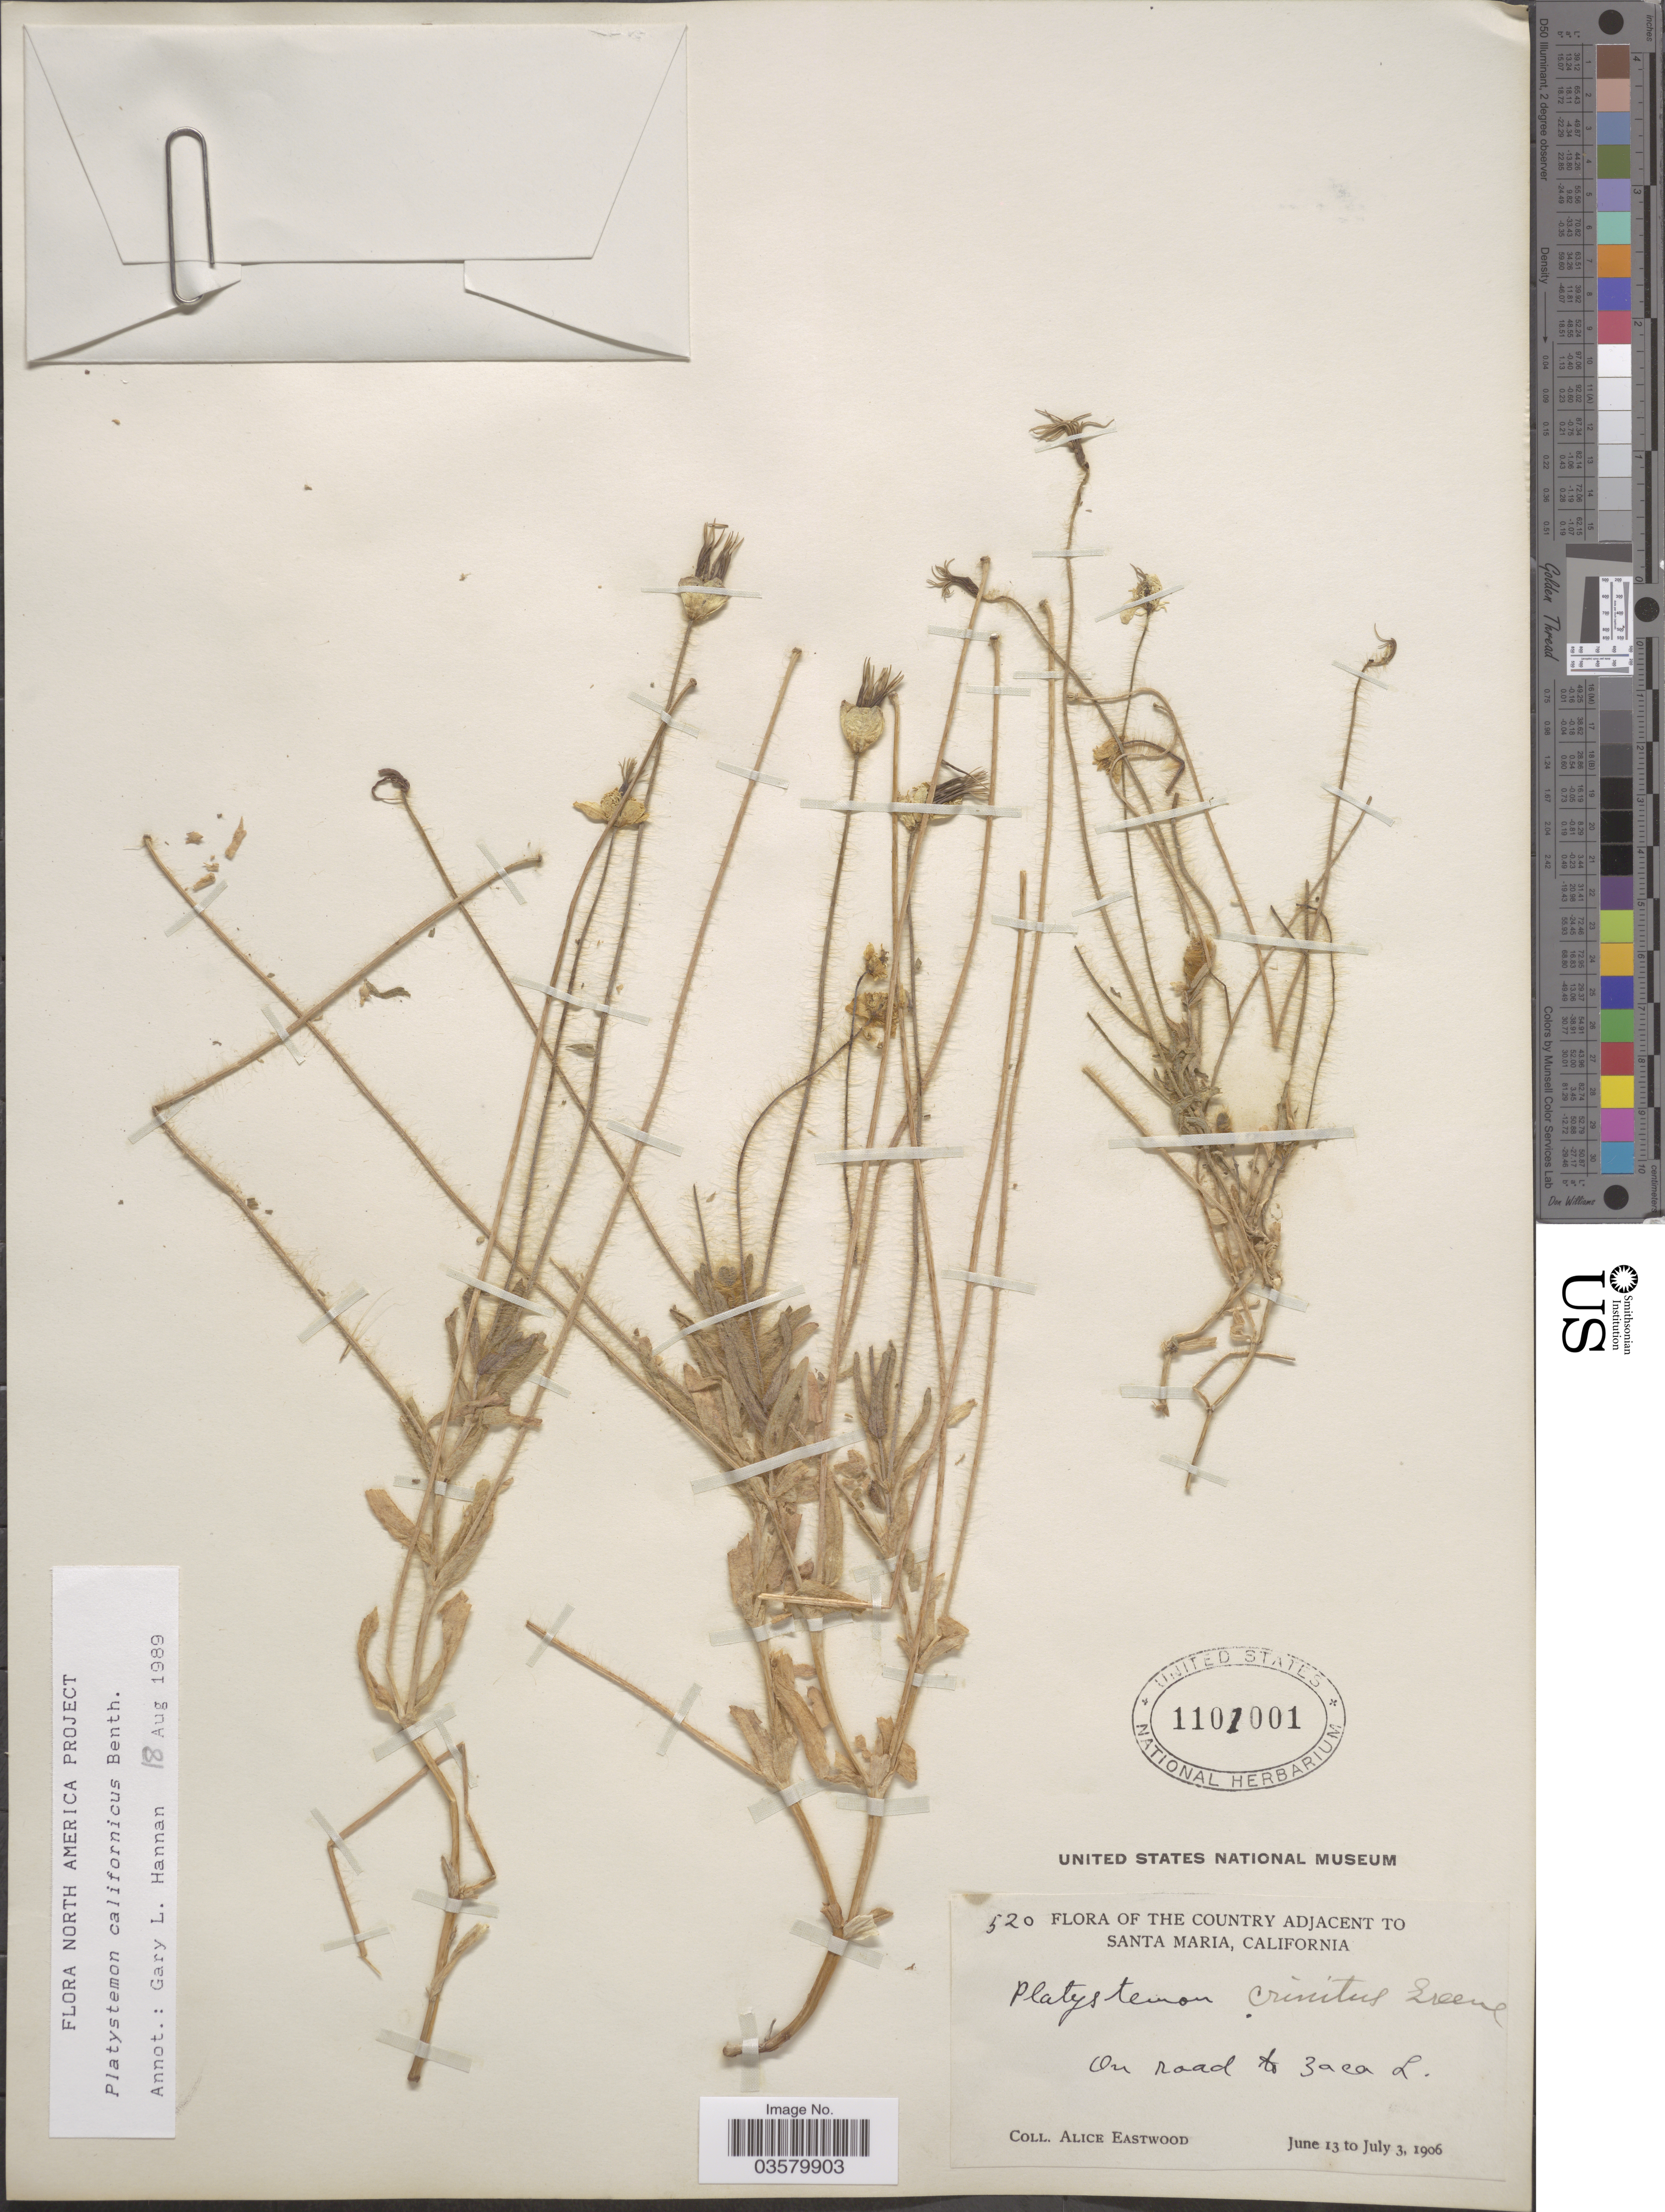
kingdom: Plantae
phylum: Tracheophyta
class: Magnoliopsida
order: Ranunculales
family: Papaveraceae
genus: Platystemon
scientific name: Platystemon californicus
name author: Benth.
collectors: A. Eastwood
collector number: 520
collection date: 1906-06-13/1906-07-03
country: United States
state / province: California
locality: The Country adjacent to Santa Maria. On road to Zaca L.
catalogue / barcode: US 1101001